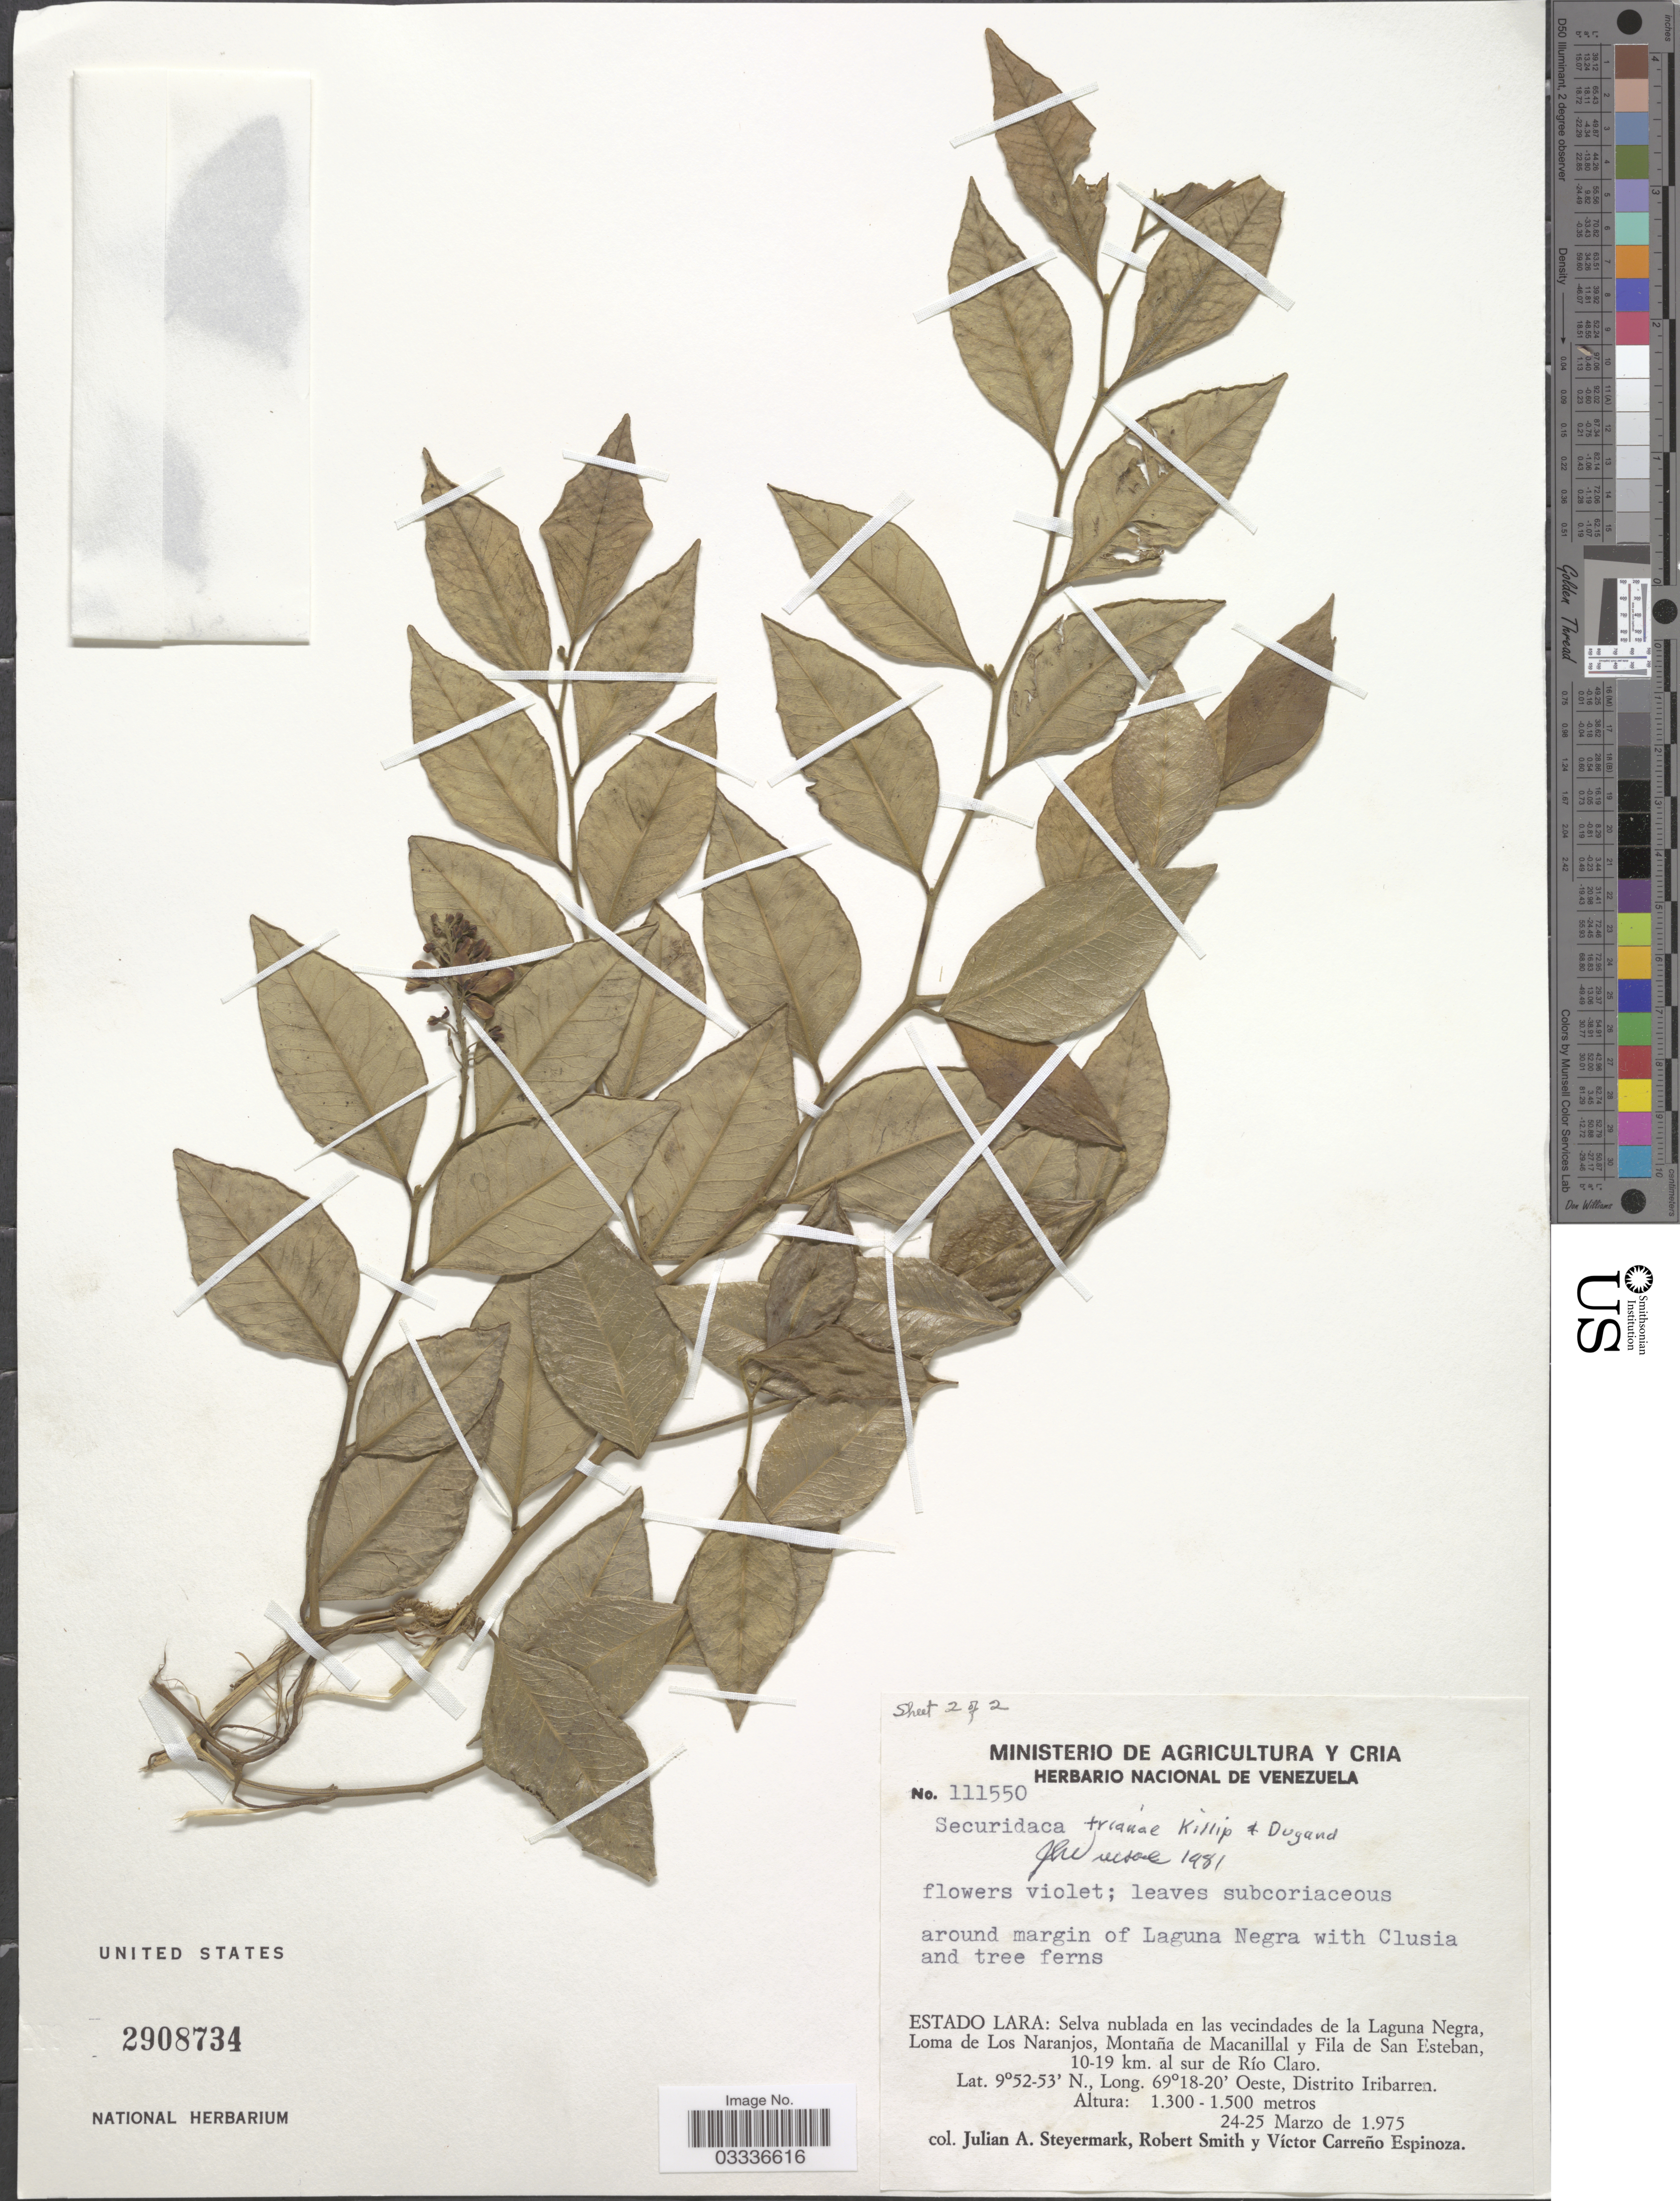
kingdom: Plantae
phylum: Tracheophyta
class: Magnoliopsida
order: Fabales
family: Polygalaceae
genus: Securidaca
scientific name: Securidaca trianae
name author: Killip & Dugand G.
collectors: J. Steyermark, R. F. Smith & V. Espinoza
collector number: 111550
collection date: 1975-03-24/1975-03-25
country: Venezuela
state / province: Lara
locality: Selva nublada en las vecindades de la Laguna Negra, Loma de Los Naranjos, Montaña de Macanillal y Fila de San Esteban, 10-19 km. al sur de Río Claro. Distrito Iribarren.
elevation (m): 1300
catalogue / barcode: US 2908734